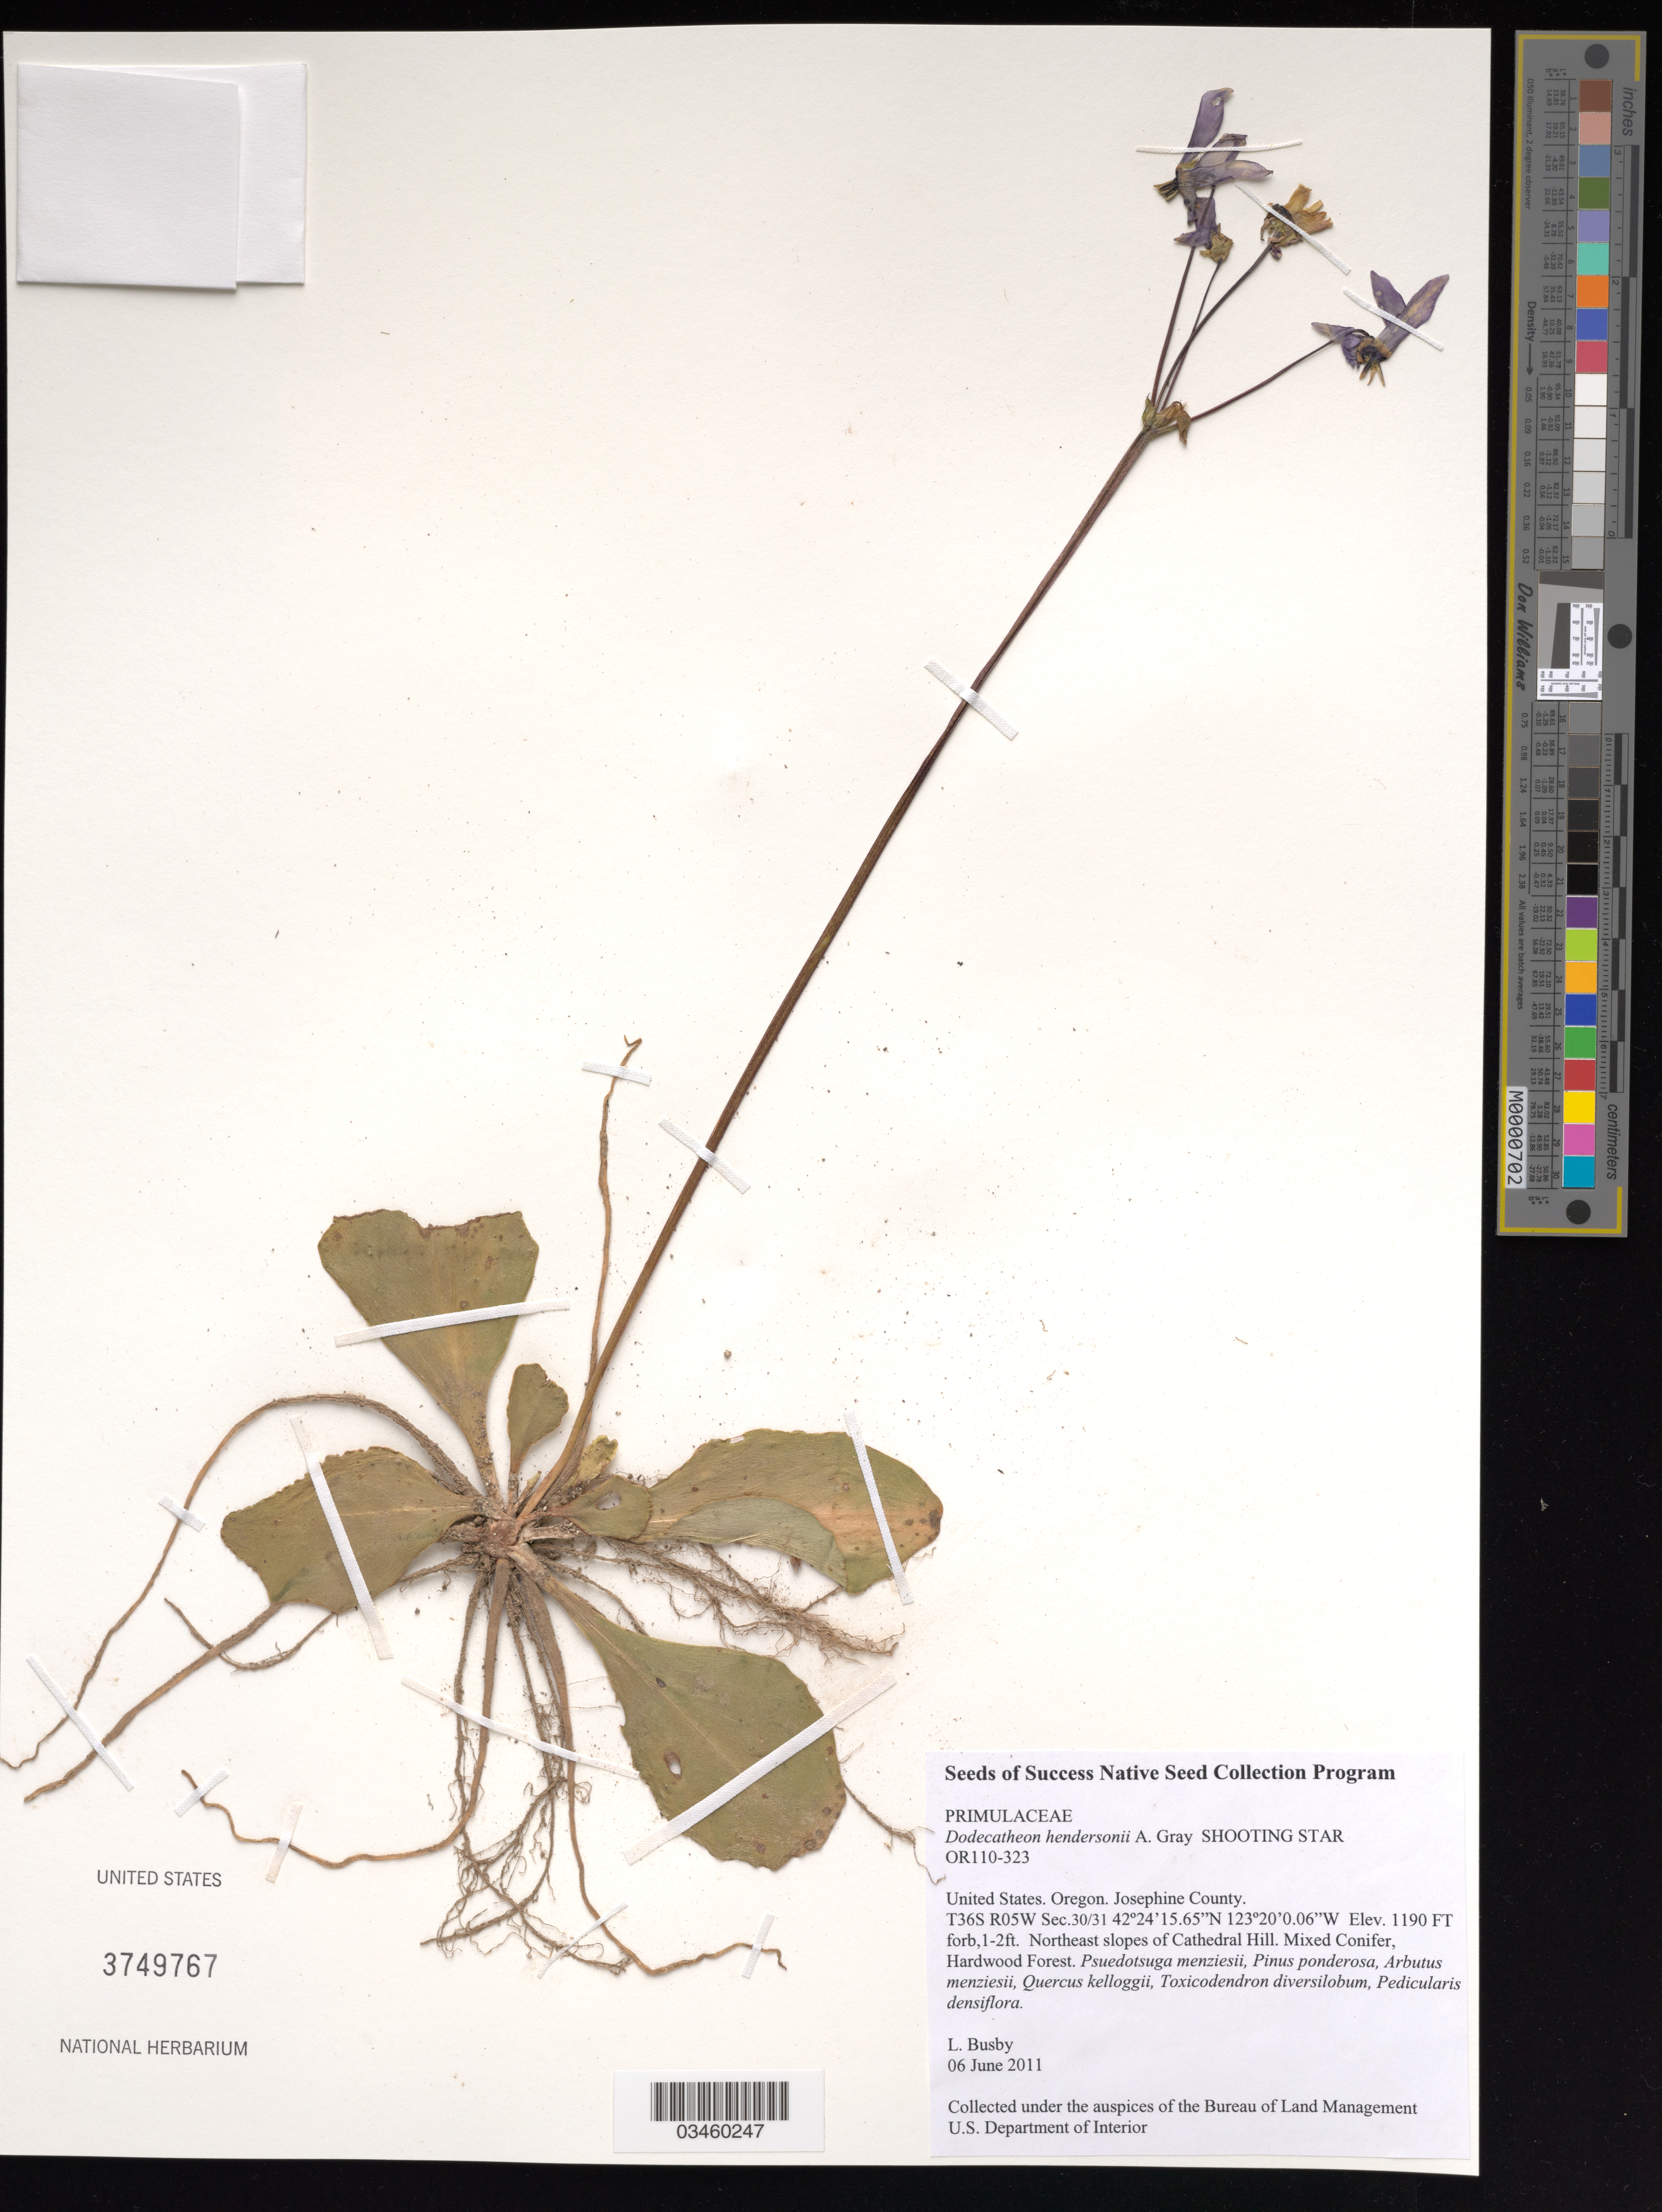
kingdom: Plantae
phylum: Tracheophyta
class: Magnoliopsida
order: Ericales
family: Primulaceae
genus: Dodecatheon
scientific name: Dodecatheon hendersonii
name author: A. Gray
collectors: L. Busby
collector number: OR110-323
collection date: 2011-06-06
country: United States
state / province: Oregon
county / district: Josephine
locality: NE slopes of Cathedral Hill. T36S R05W Sec. 30/31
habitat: Mixed Conifer, Hardwood Forest. With Pinus ponderosa, Arbutus menziesii, Quercus kelloggii, ect.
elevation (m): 363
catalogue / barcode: US 3749767